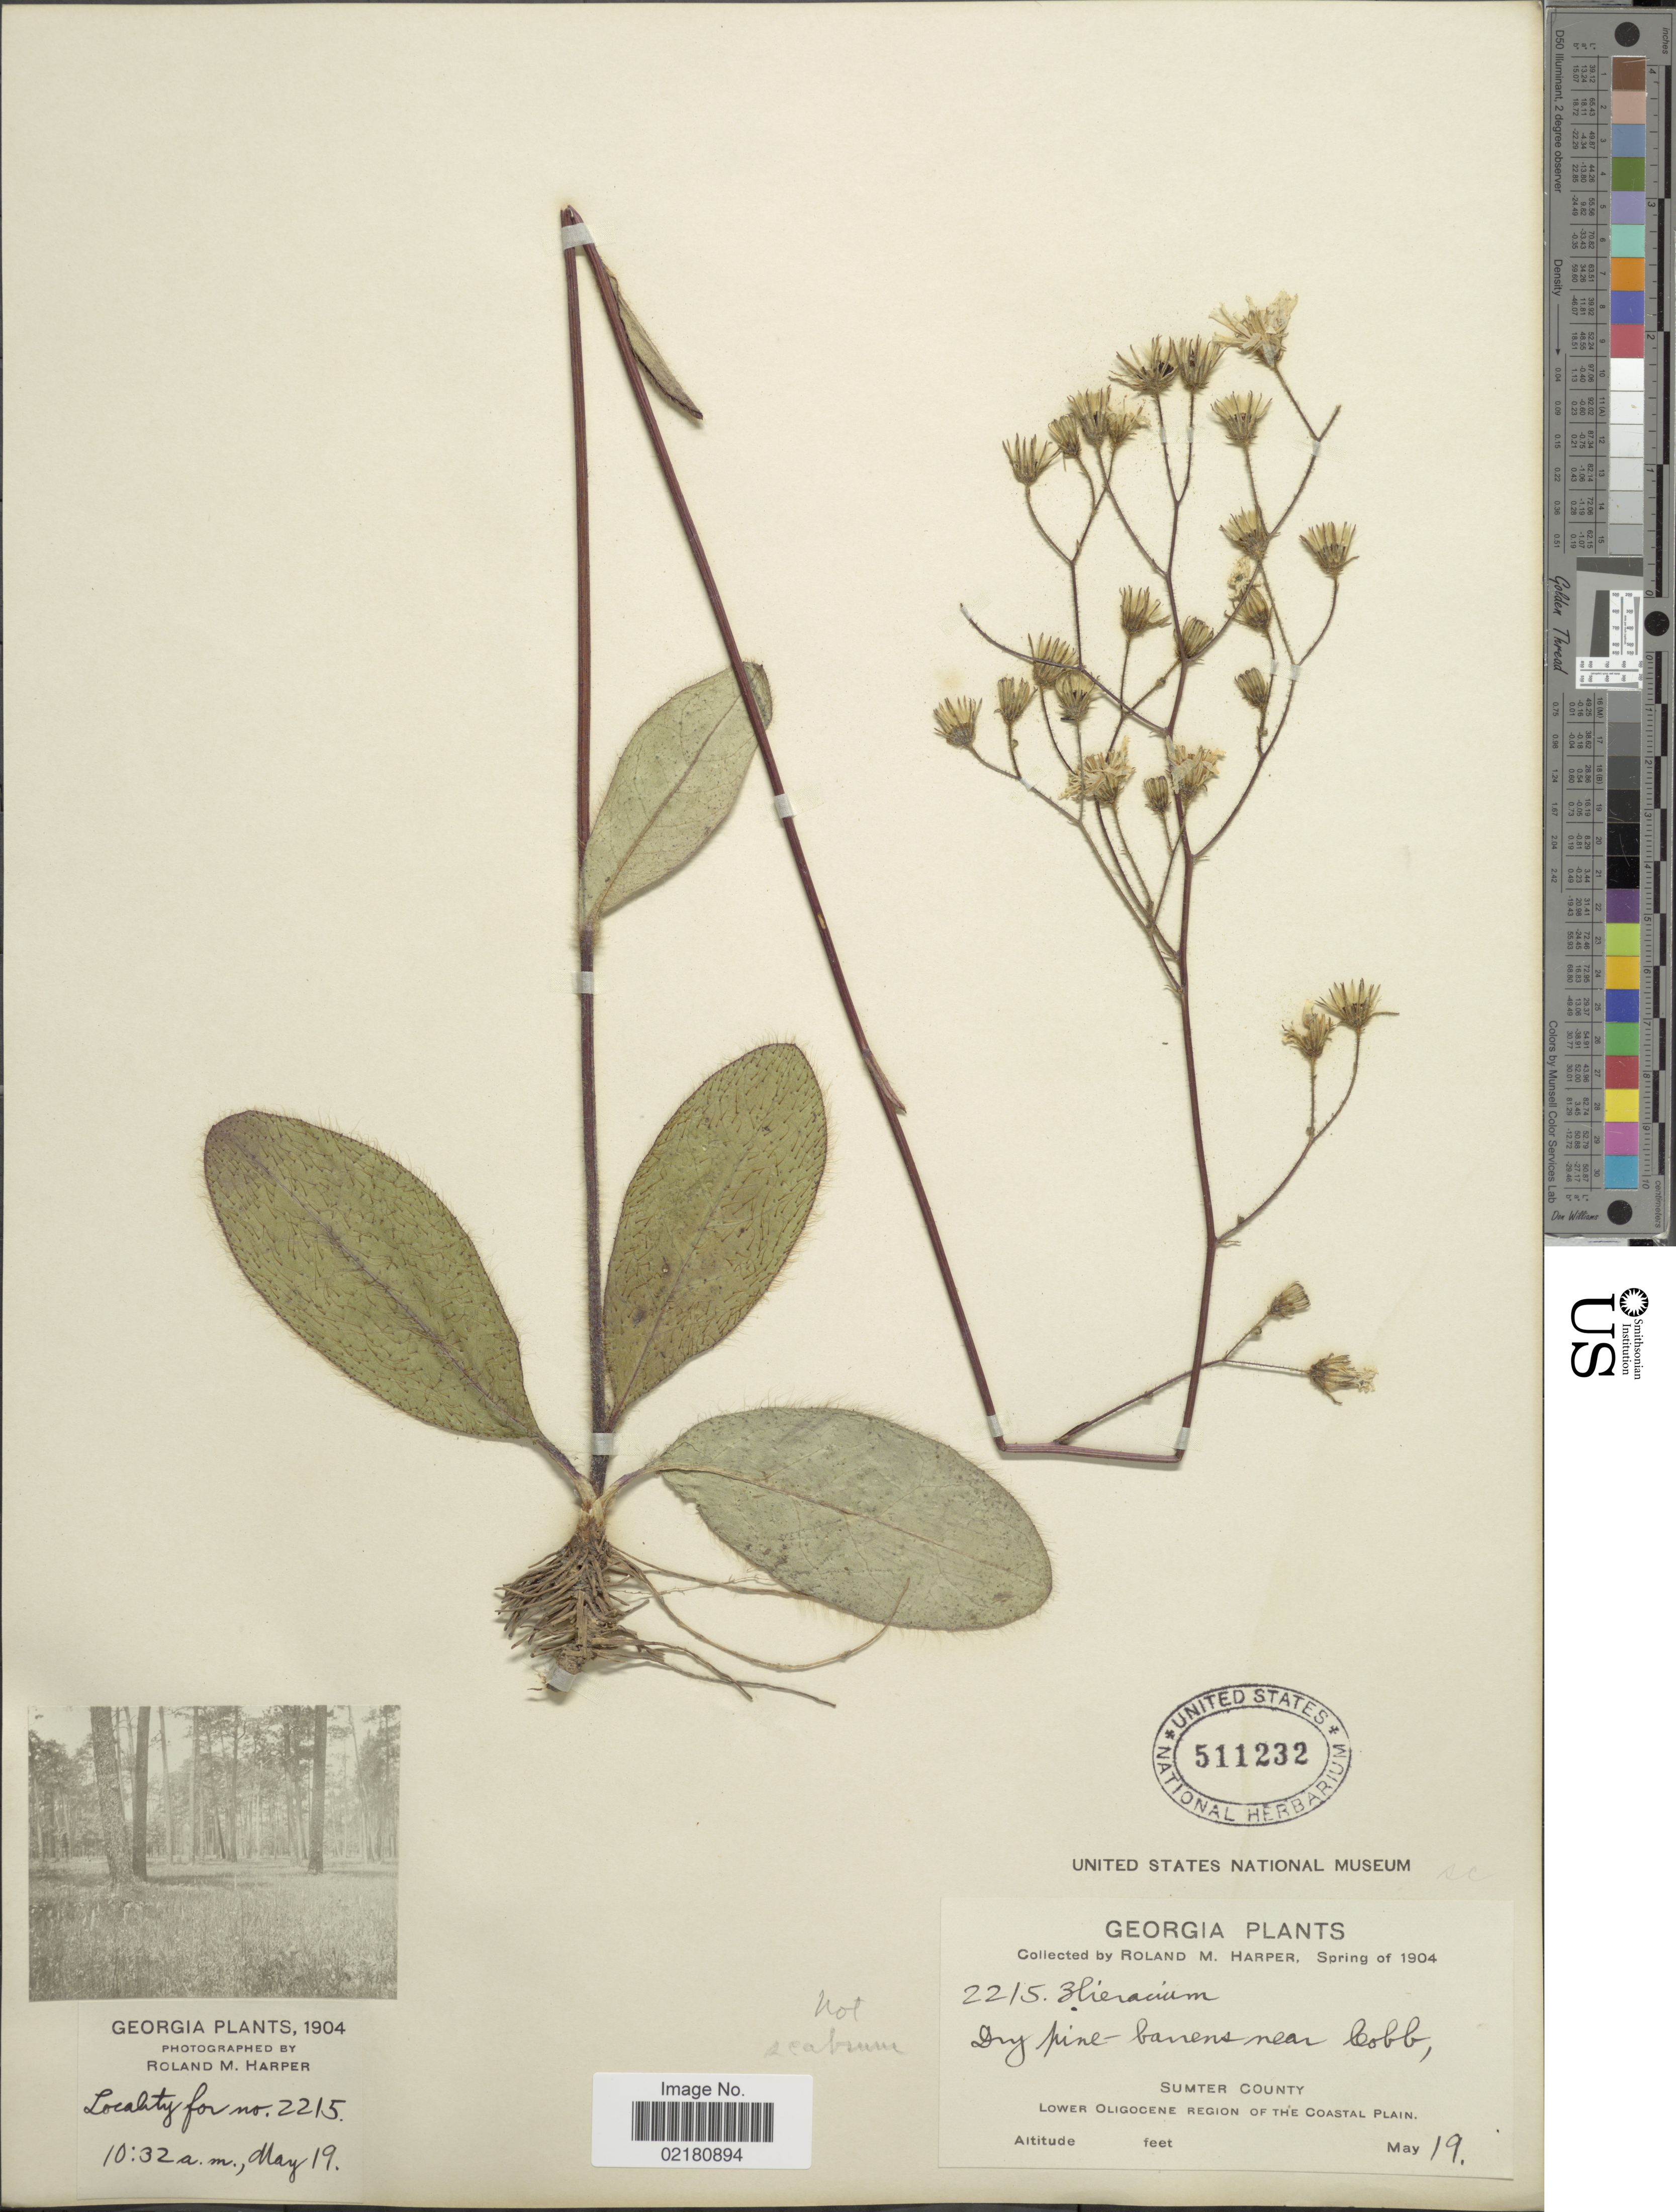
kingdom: Plantae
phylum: Tracheophyta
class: Magnoliopsida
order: Asterales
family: Asteraceae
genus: Pilosella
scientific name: Pilosella verruculata subsp. verruculata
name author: (Link) Soják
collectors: R. M. Harper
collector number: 2215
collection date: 1904-05-19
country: United States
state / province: Georgia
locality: Dry pine-barrens near Cobb. Sumter County. Lower Oligocene region of the Coastal Plain.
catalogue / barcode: US 511232